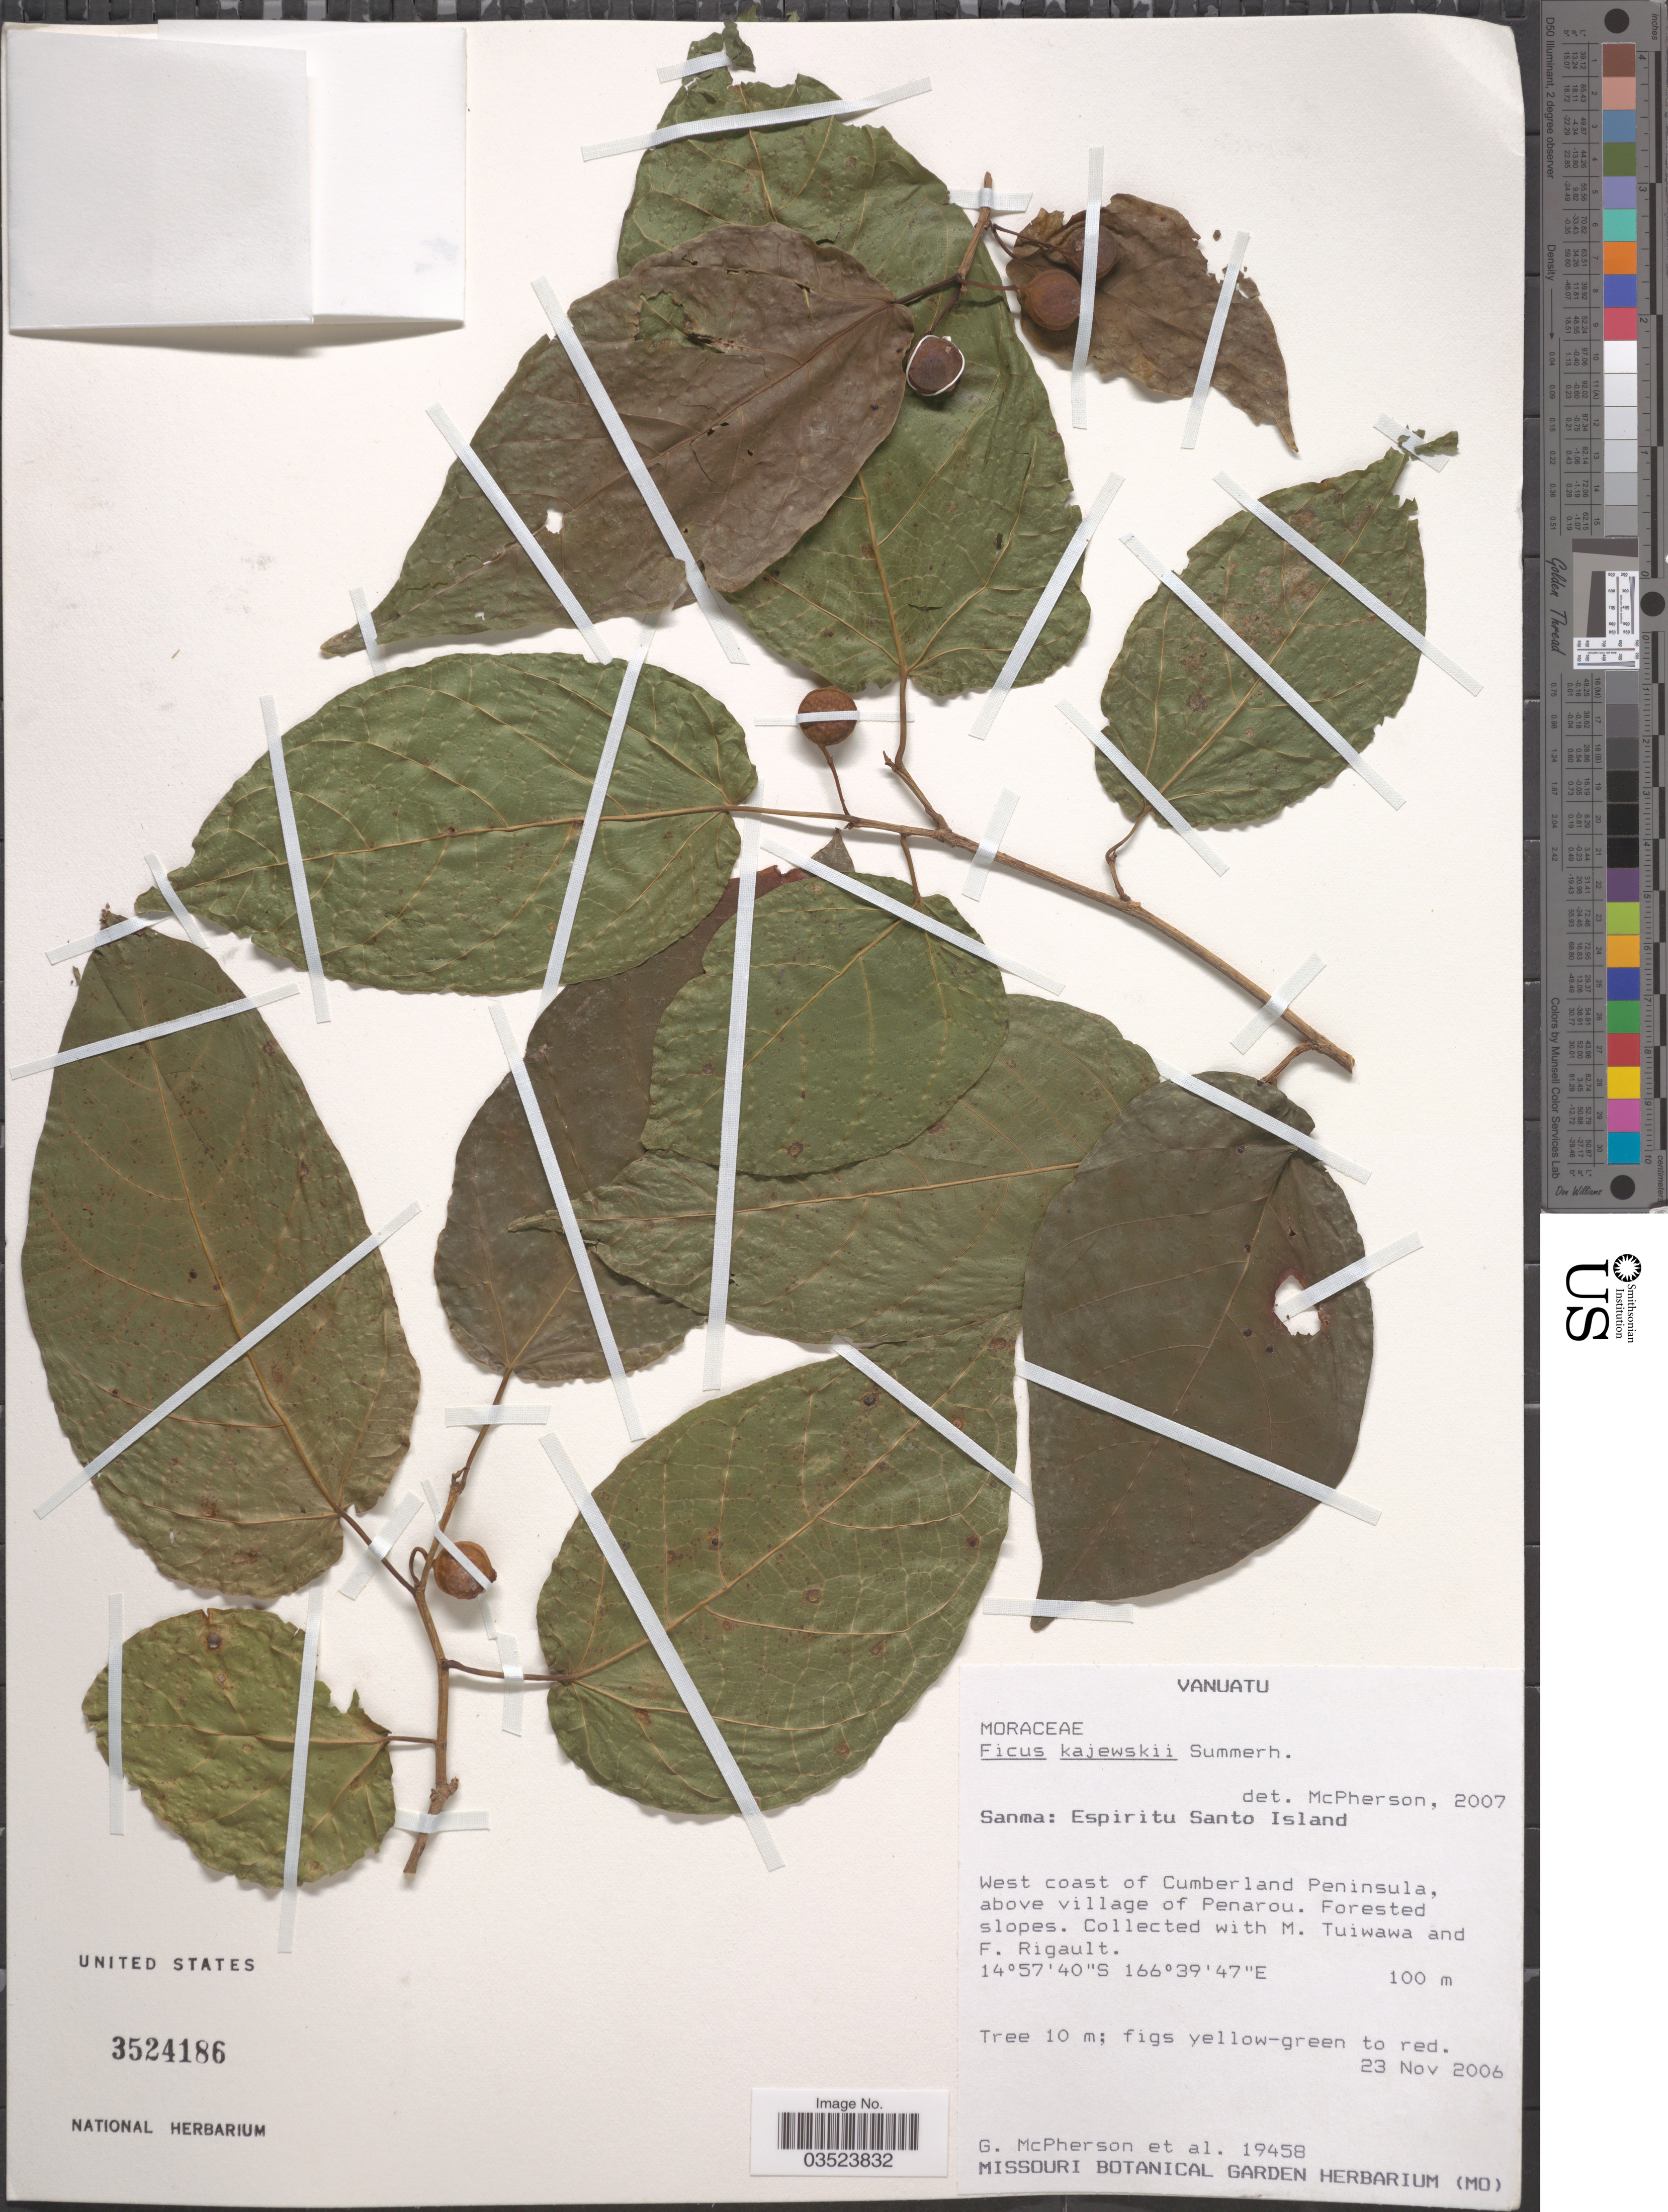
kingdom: Plantae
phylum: Tracheophyta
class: Magnoliopsida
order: Rosales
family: Moraceae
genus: Ficus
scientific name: Ficus kajewskii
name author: Summerh.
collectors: G. McPherson, M. Tuiwawa & F. Rigault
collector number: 19458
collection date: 2006-11-23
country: Vanuatu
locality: Sanma: Espiritu Santo Island. West coast of Cumberland Peninsula, above village of Penarou.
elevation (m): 100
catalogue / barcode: US 3524186